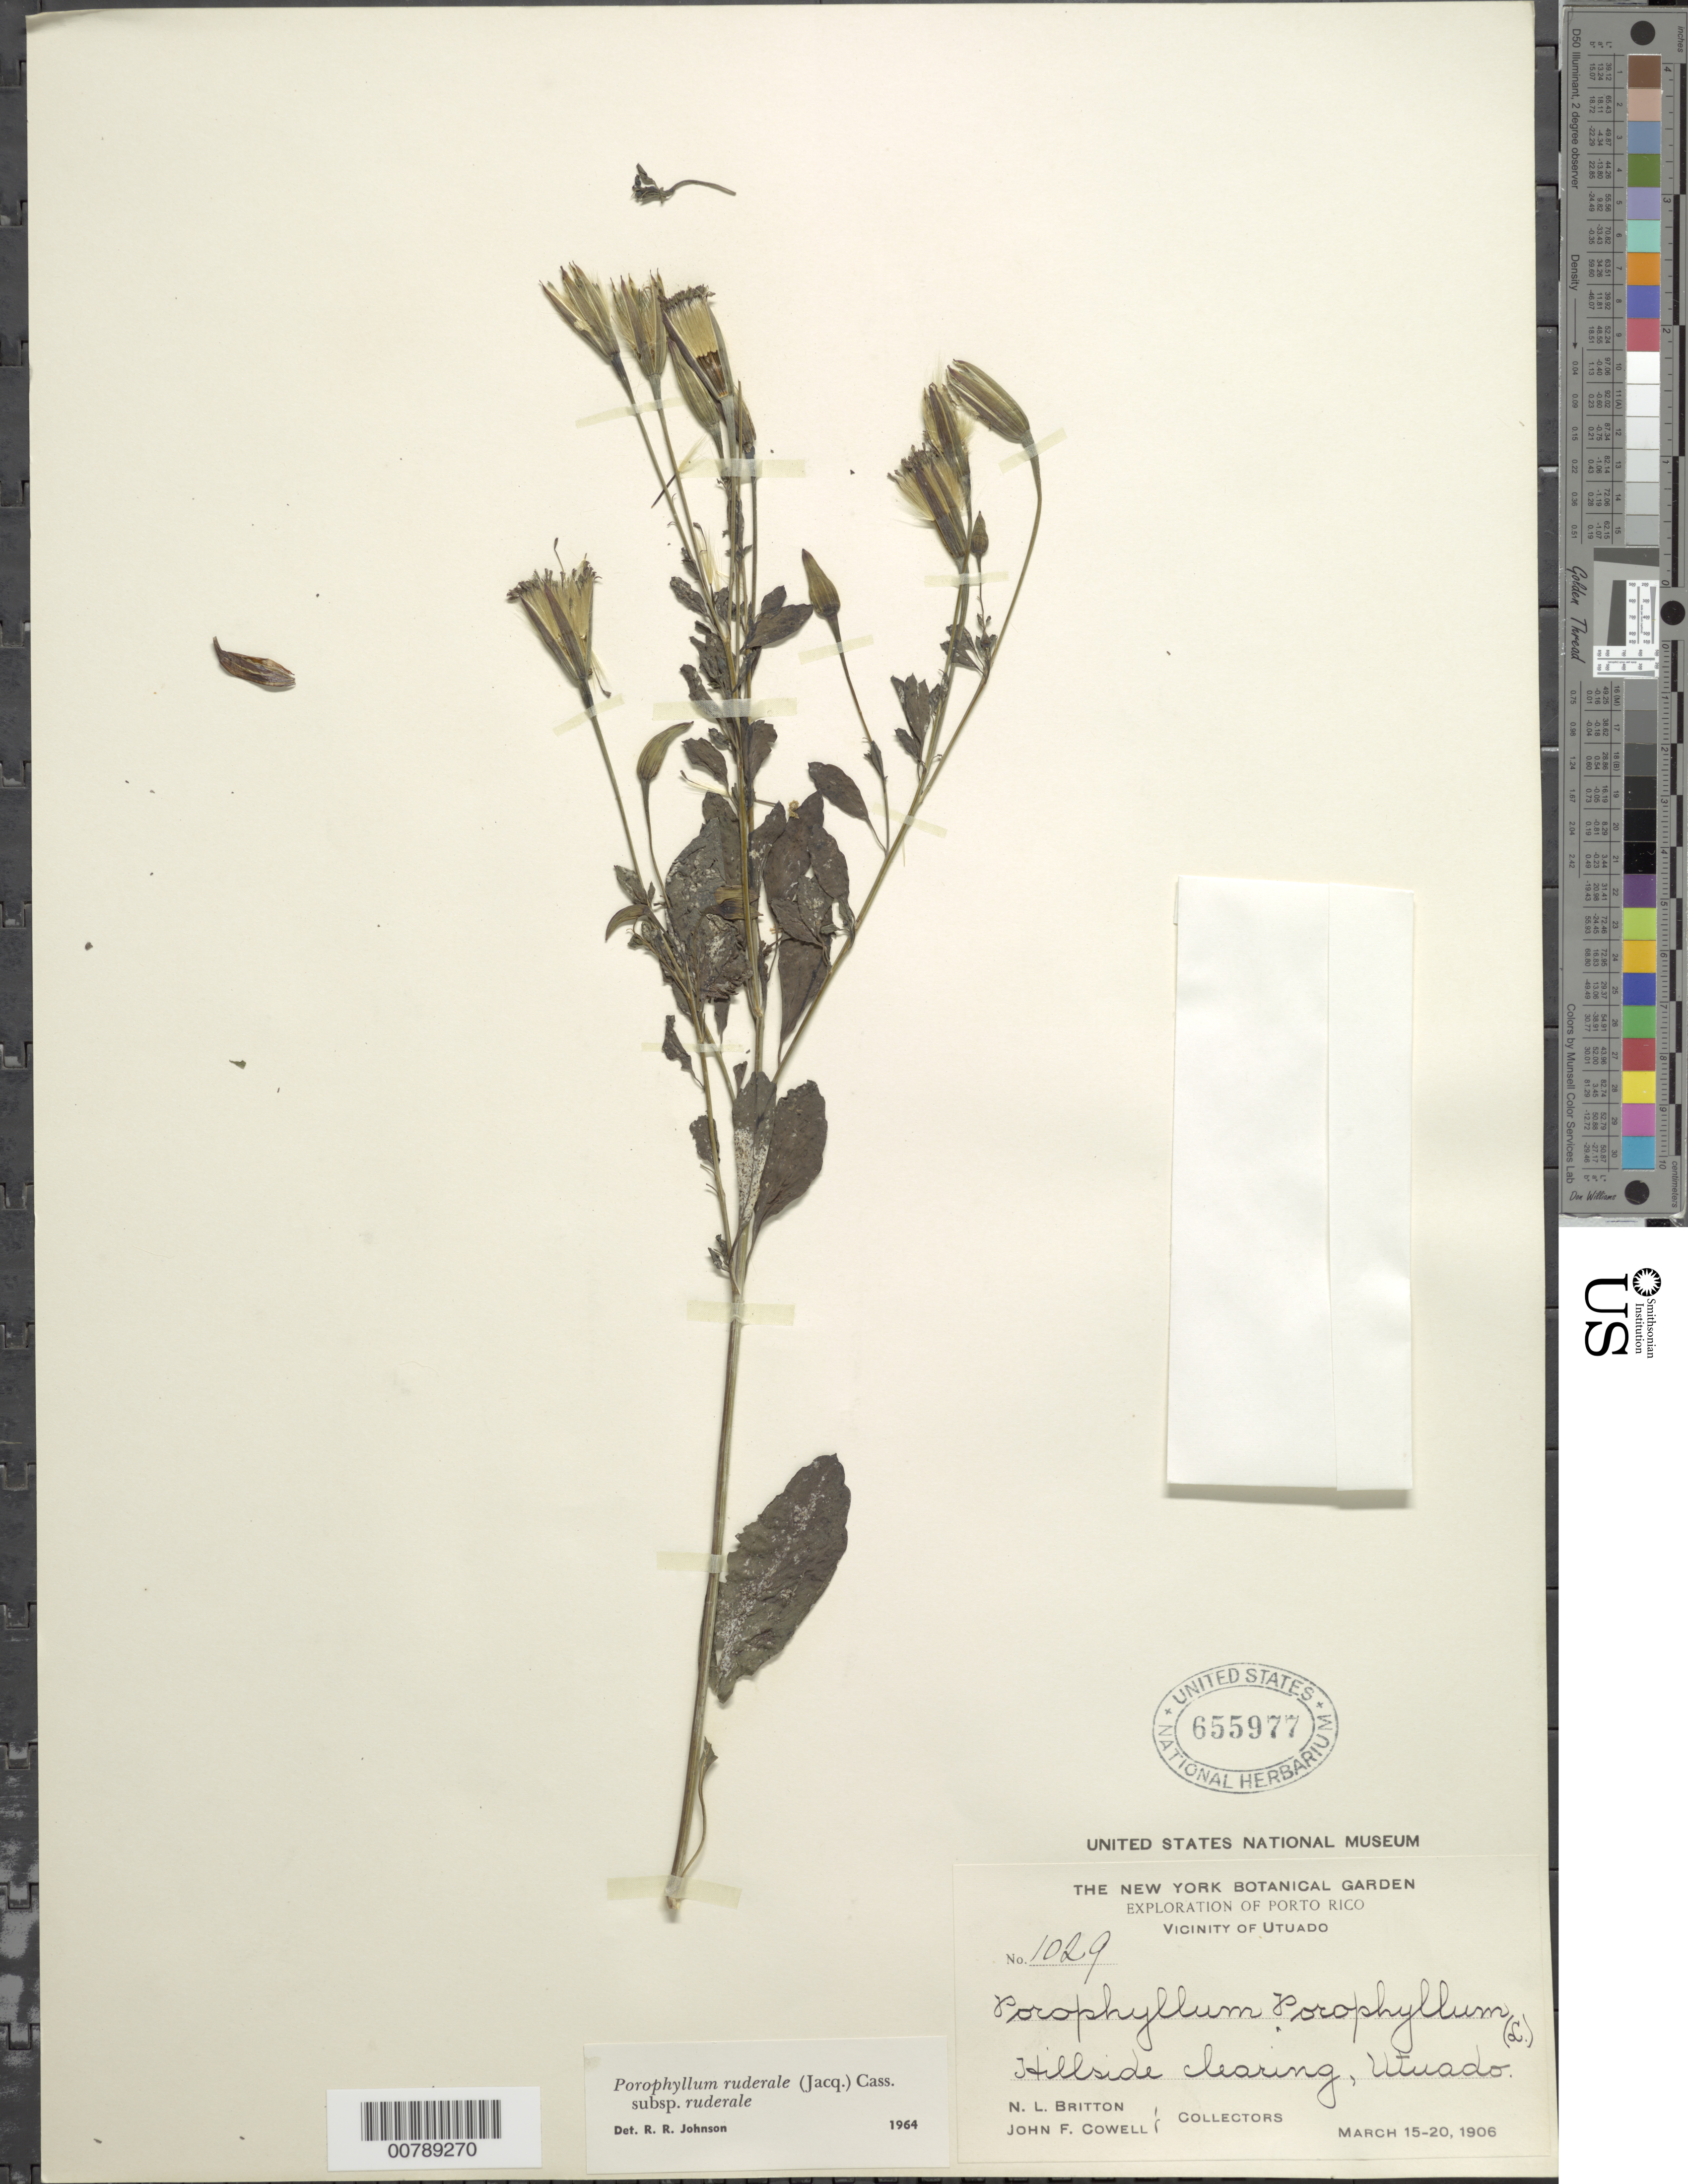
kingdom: Plantae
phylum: Tracheophyta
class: Magnoliopsida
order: Asterales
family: Asteraceae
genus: Porophyllum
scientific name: Porophyllum ruderale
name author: (Jacq.) Cass.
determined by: Johnson, R. R.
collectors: N. Britton & J. F. Cowell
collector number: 1029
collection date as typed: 15 Mar 1906 to 20 Mar 1906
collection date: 1906-03-15/1906-03-20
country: Puerto Rico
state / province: Utuado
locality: Vicinity of Utuado. Hillside clearing, Utuado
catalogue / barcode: US 655977